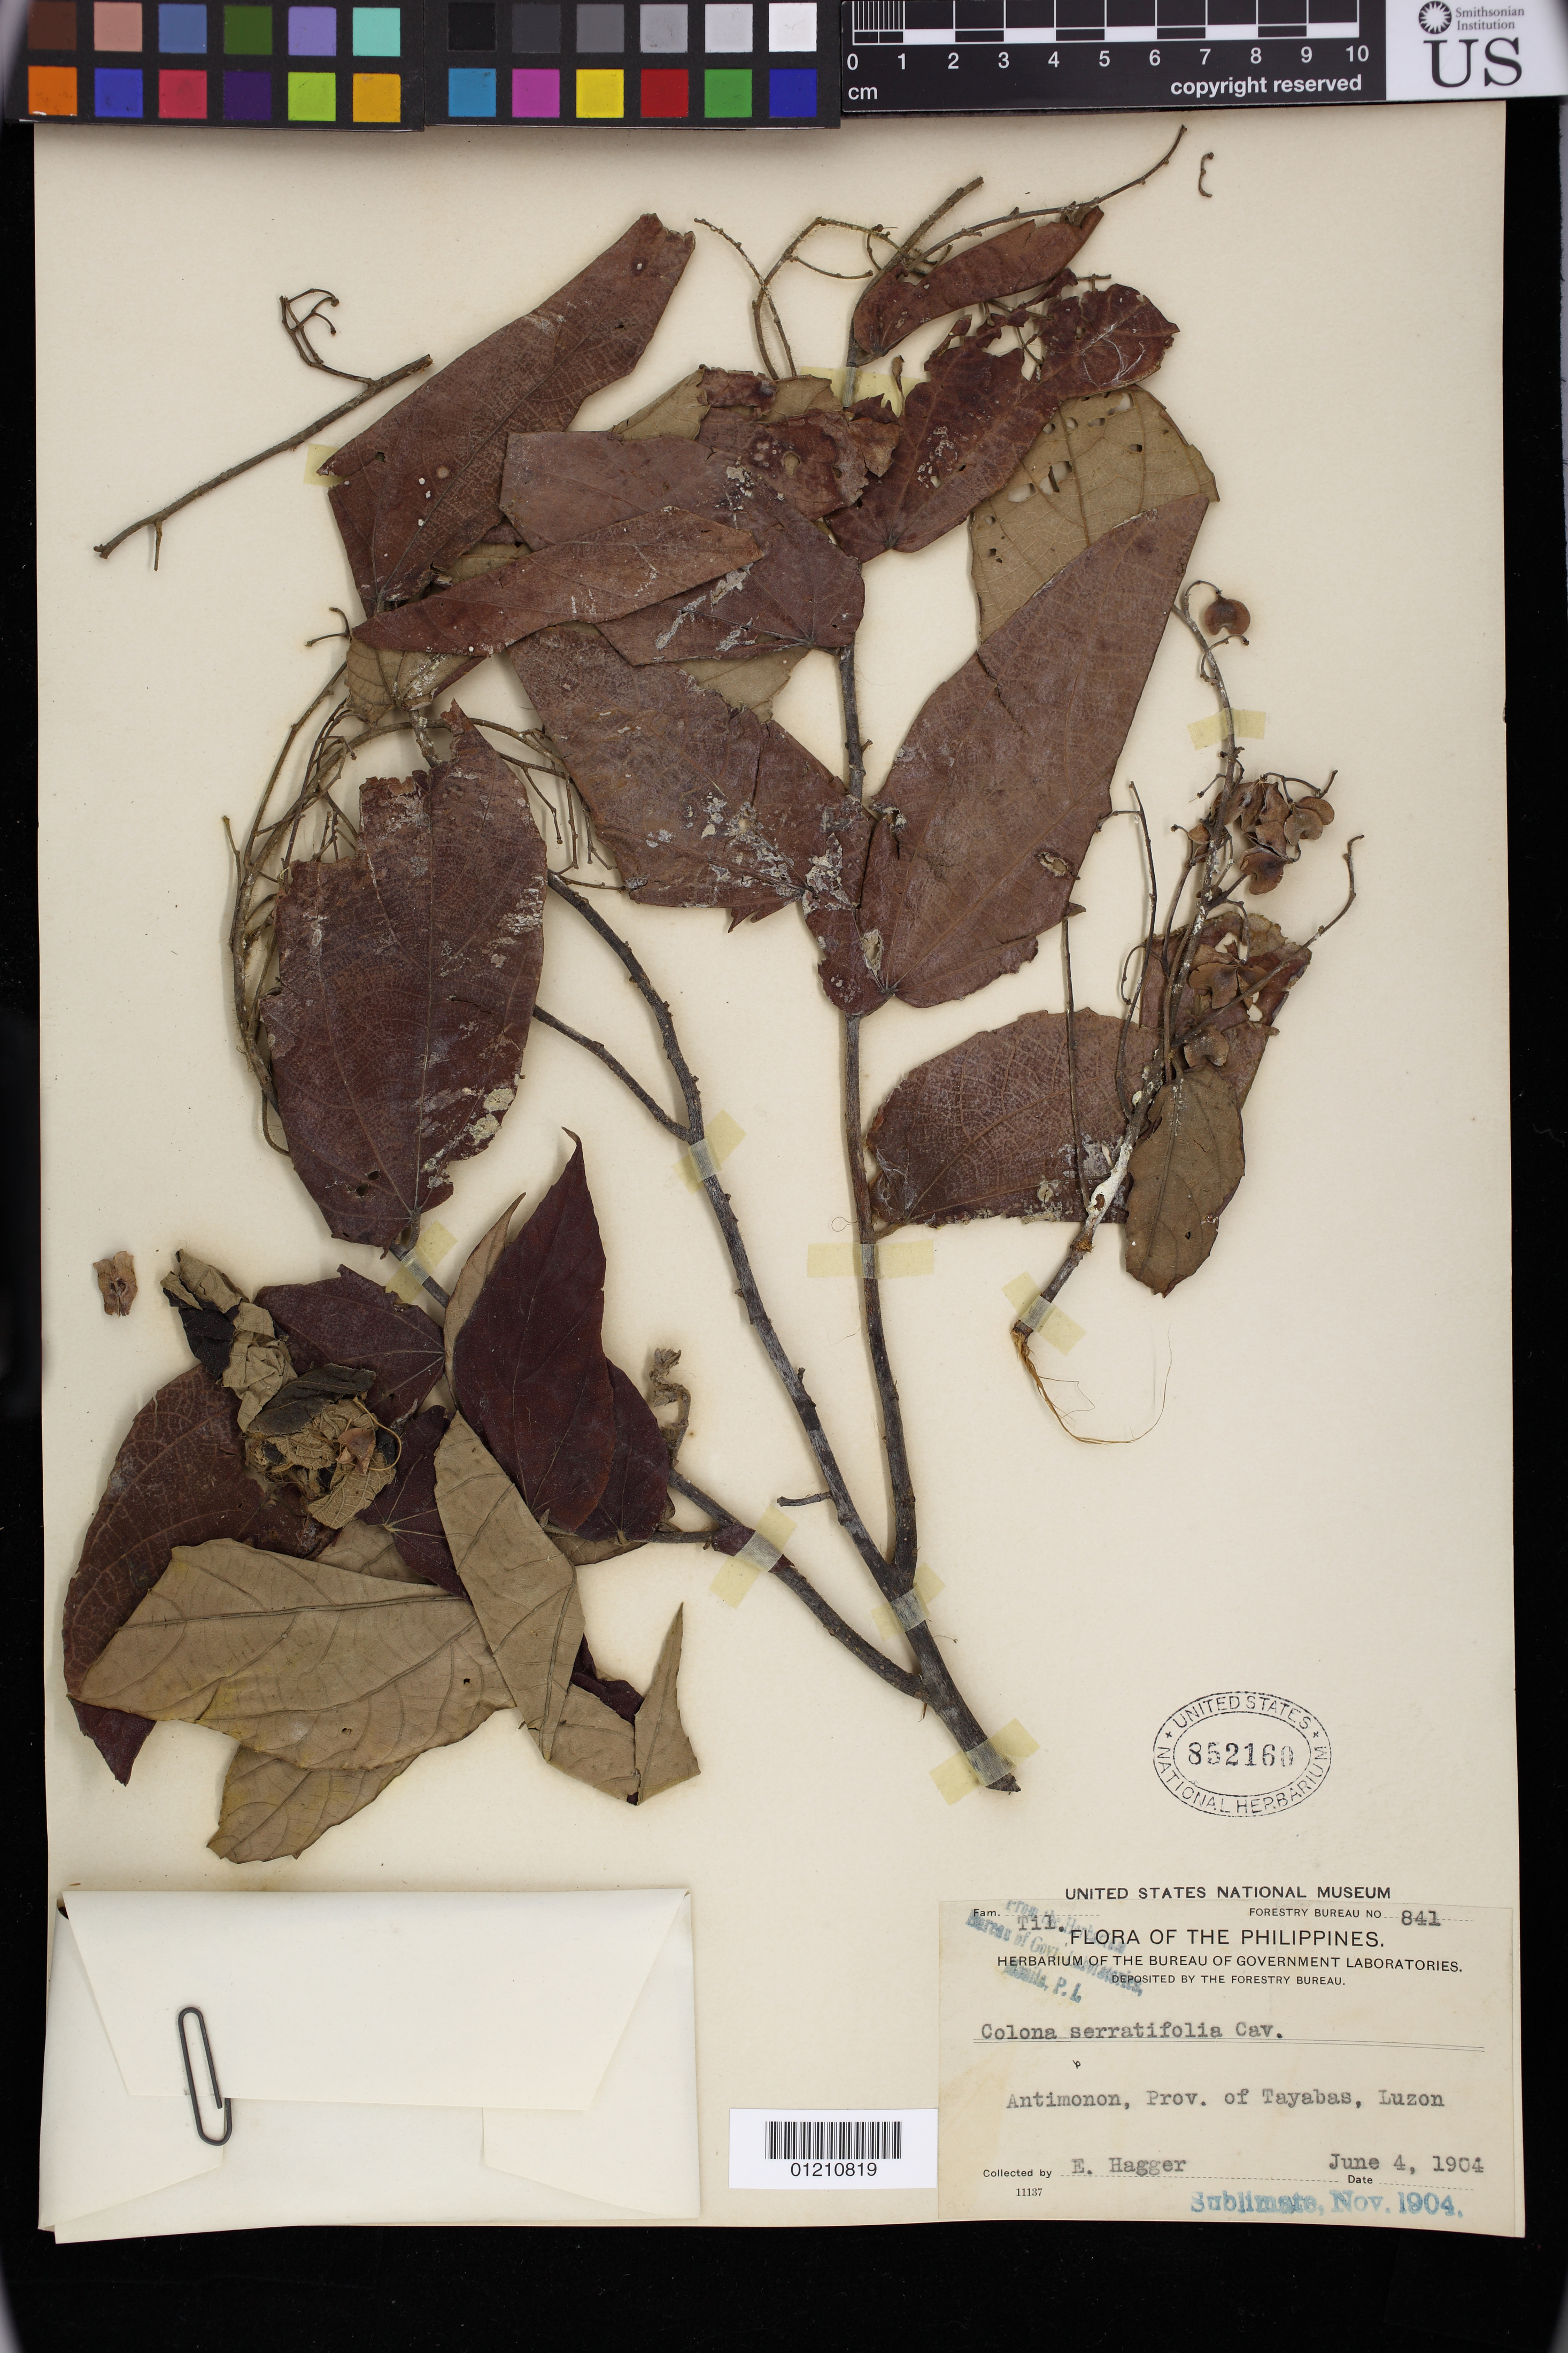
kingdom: Plantae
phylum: Tracheophyta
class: Magnoliopsida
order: Malvales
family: Malvaceae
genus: Colona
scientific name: Colona serratifolia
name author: Cav.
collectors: E. Hagger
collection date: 1904-06-04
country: Philippines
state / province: Calabarzon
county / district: Quezon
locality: Antimonan (Antimonon). Luzon.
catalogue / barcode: US 852160